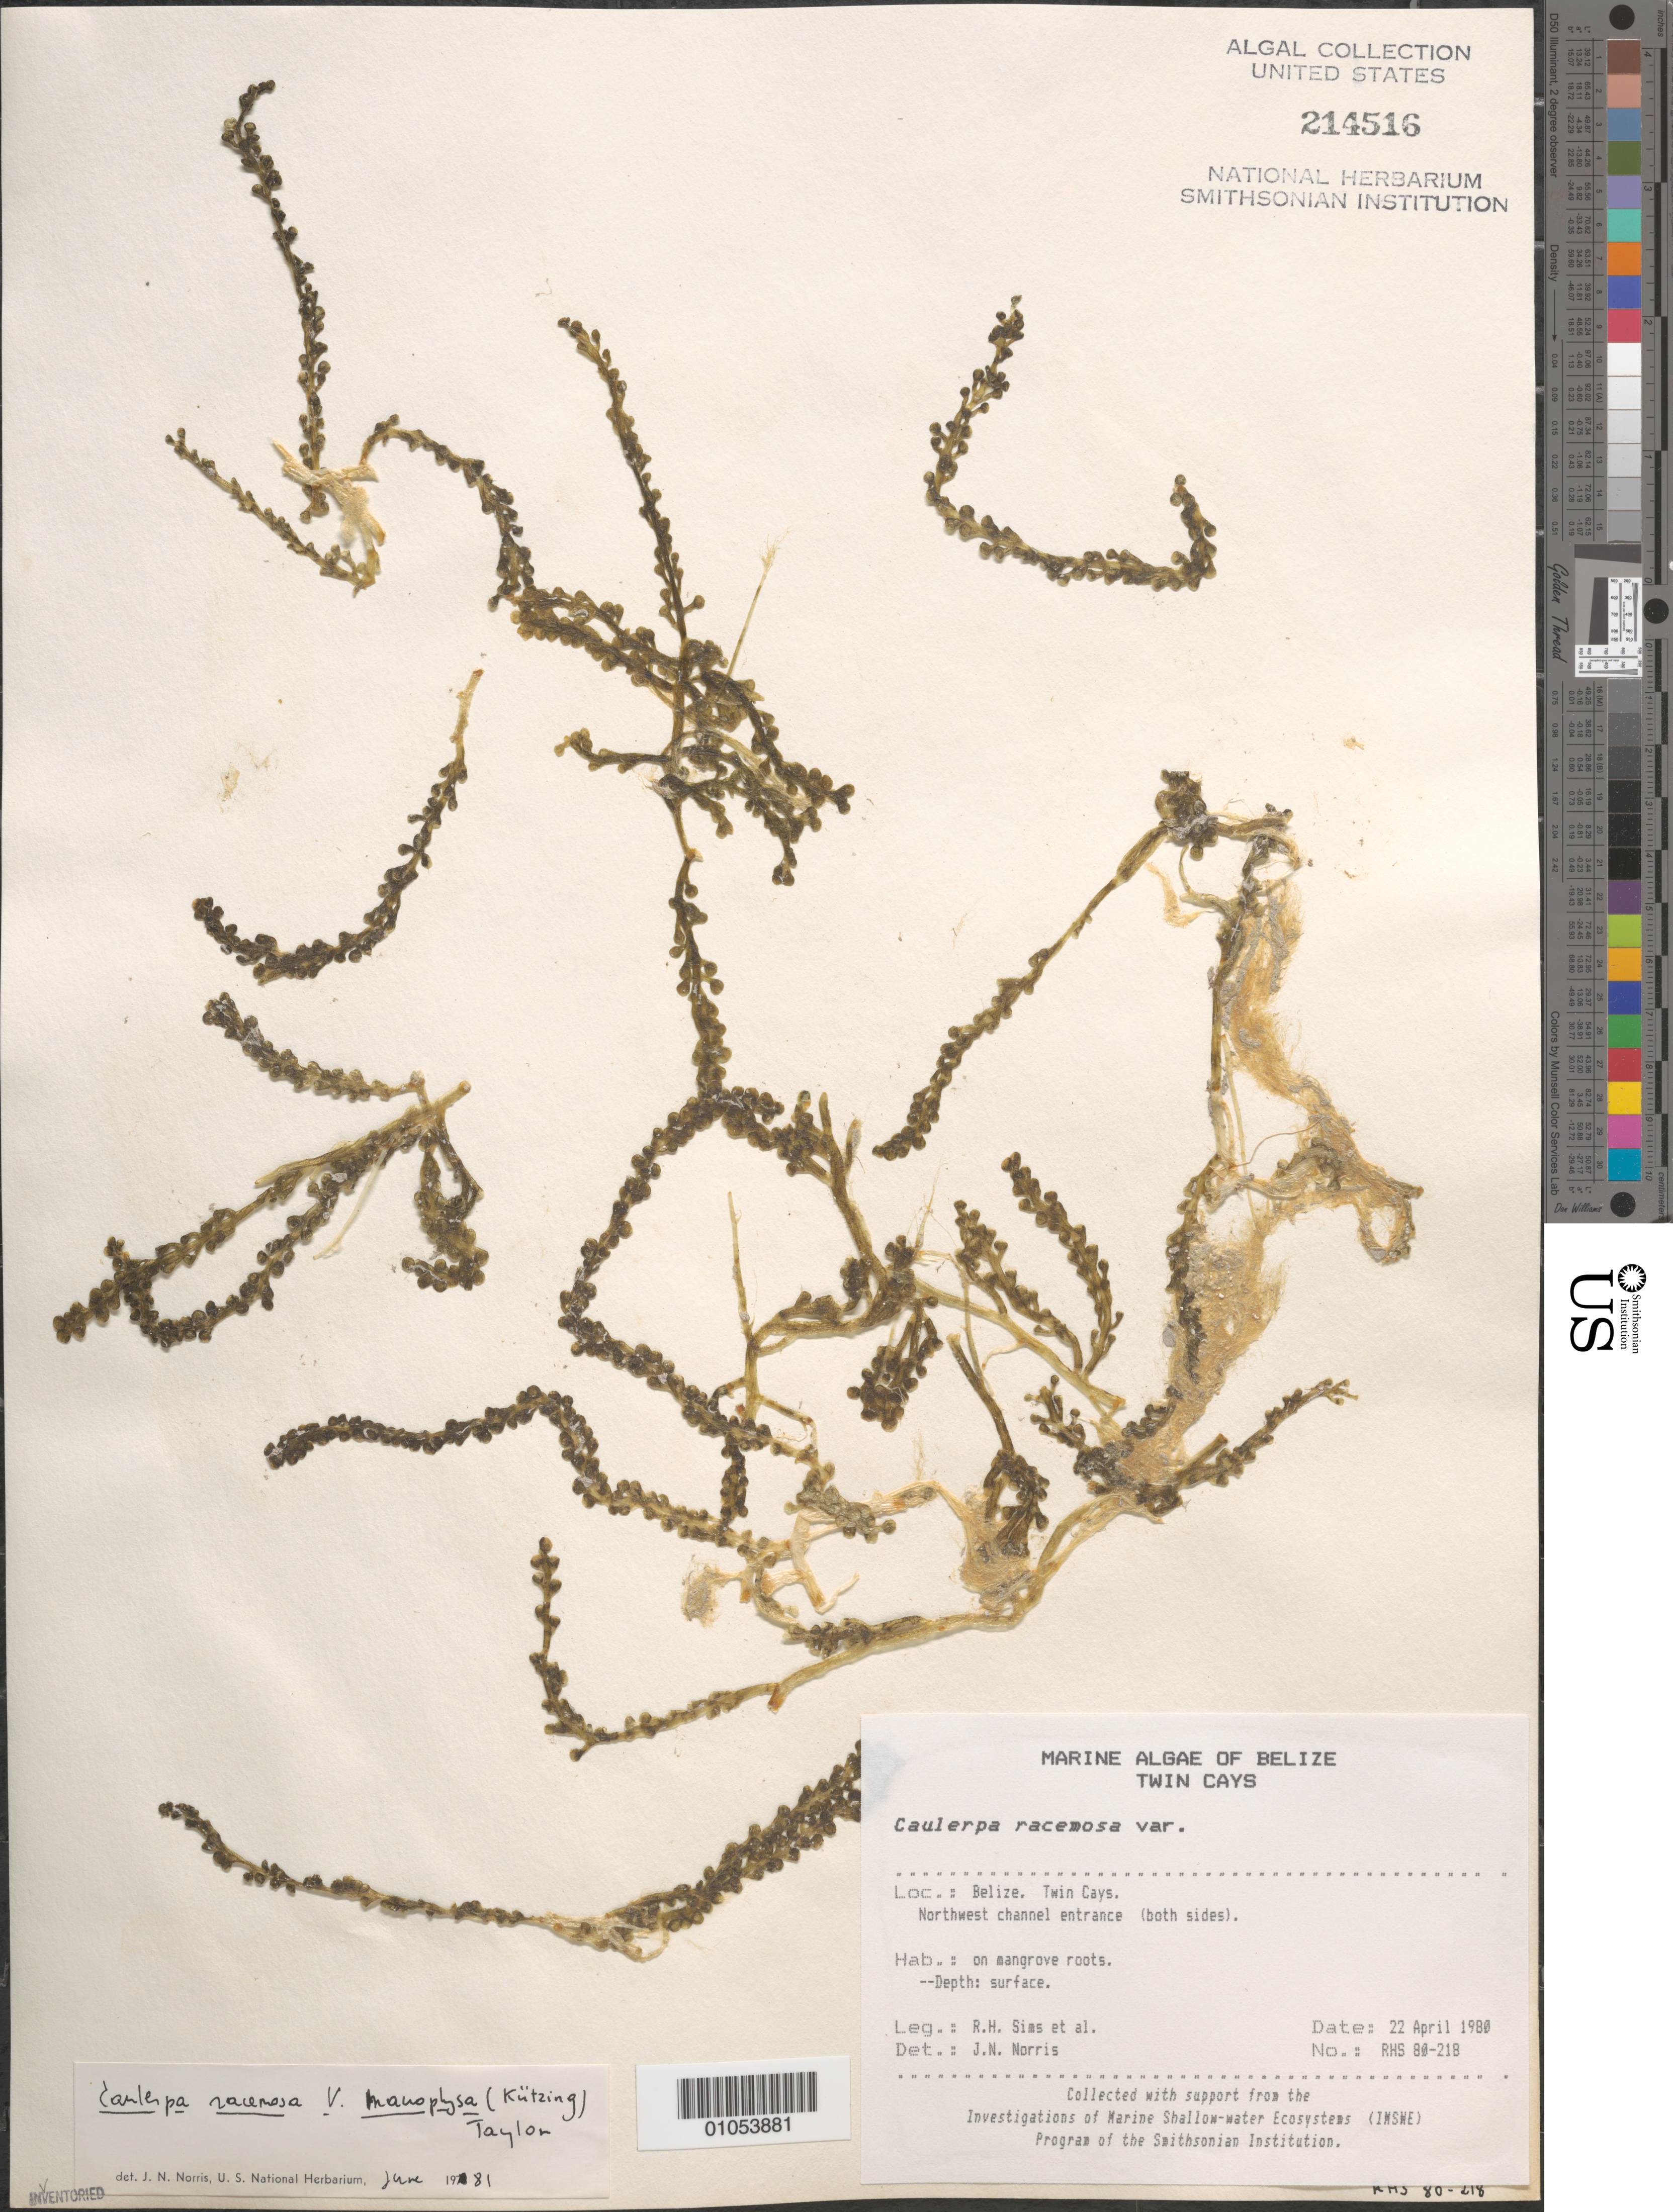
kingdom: Plantae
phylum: Chlorophyta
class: Ulvophyceae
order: Bryopsidales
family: Caulerpaceae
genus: Caulerpa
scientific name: Caulerpa racemosa var. macrophysa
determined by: Norris, James N.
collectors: R. H. Sims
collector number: RHS 80-218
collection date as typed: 22 Apr 1980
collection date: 1980-04-22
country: Belize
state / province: Stann Creek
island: Twin Cays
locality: Northwest channel entrance (both sides)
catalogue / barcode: US 214516